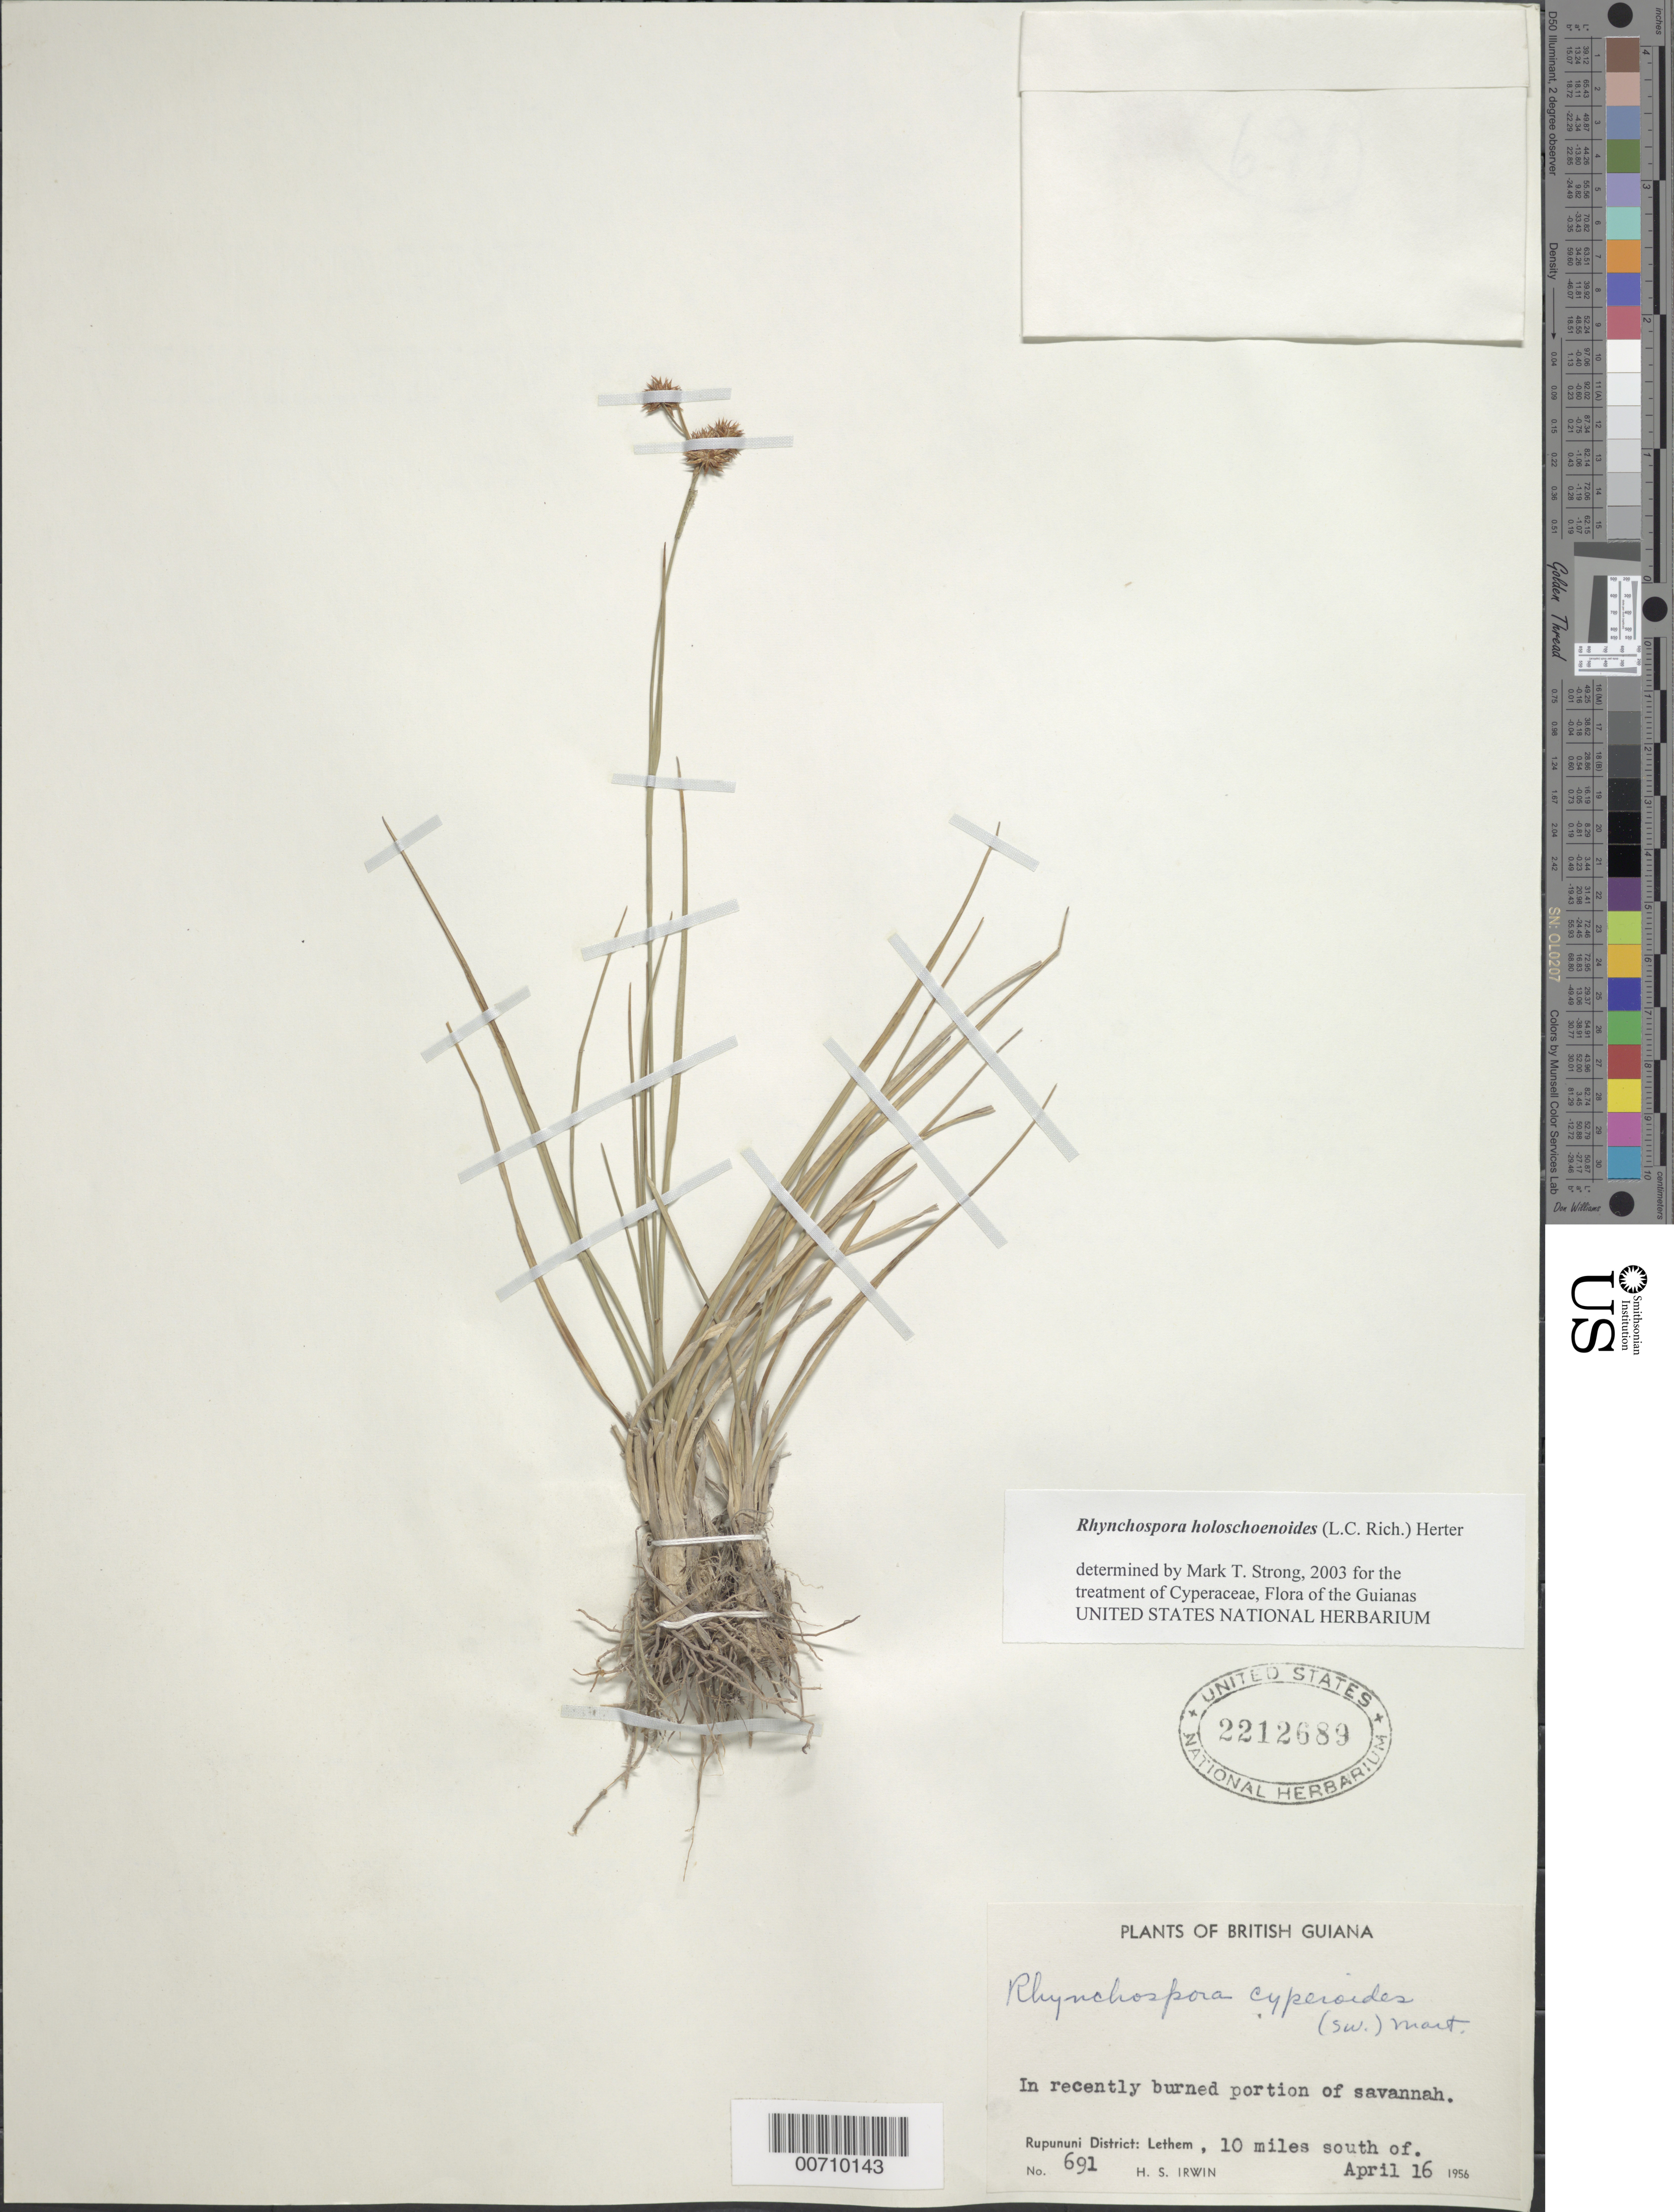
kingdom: Plantae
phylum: Tracheophyta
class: Liliopsida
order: Poales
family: Cyperaceae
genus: Rhynchospora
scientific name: Rhynchospora holoschoenoides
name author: (Rich.) Herter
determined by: Strong, M. T., (US), Smithsonian Institution - National Museum of Natural History (UNITED STATES)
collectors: H. Irwin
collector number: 691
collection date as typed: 16-Apr-56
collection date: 1956-04-16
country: Guyana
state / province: U. Takutu-U. Essequibo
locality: Rupununi Dist., 10 mi. S of Lethem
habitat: Recently burned portion of savanna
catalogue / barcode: US 2212689